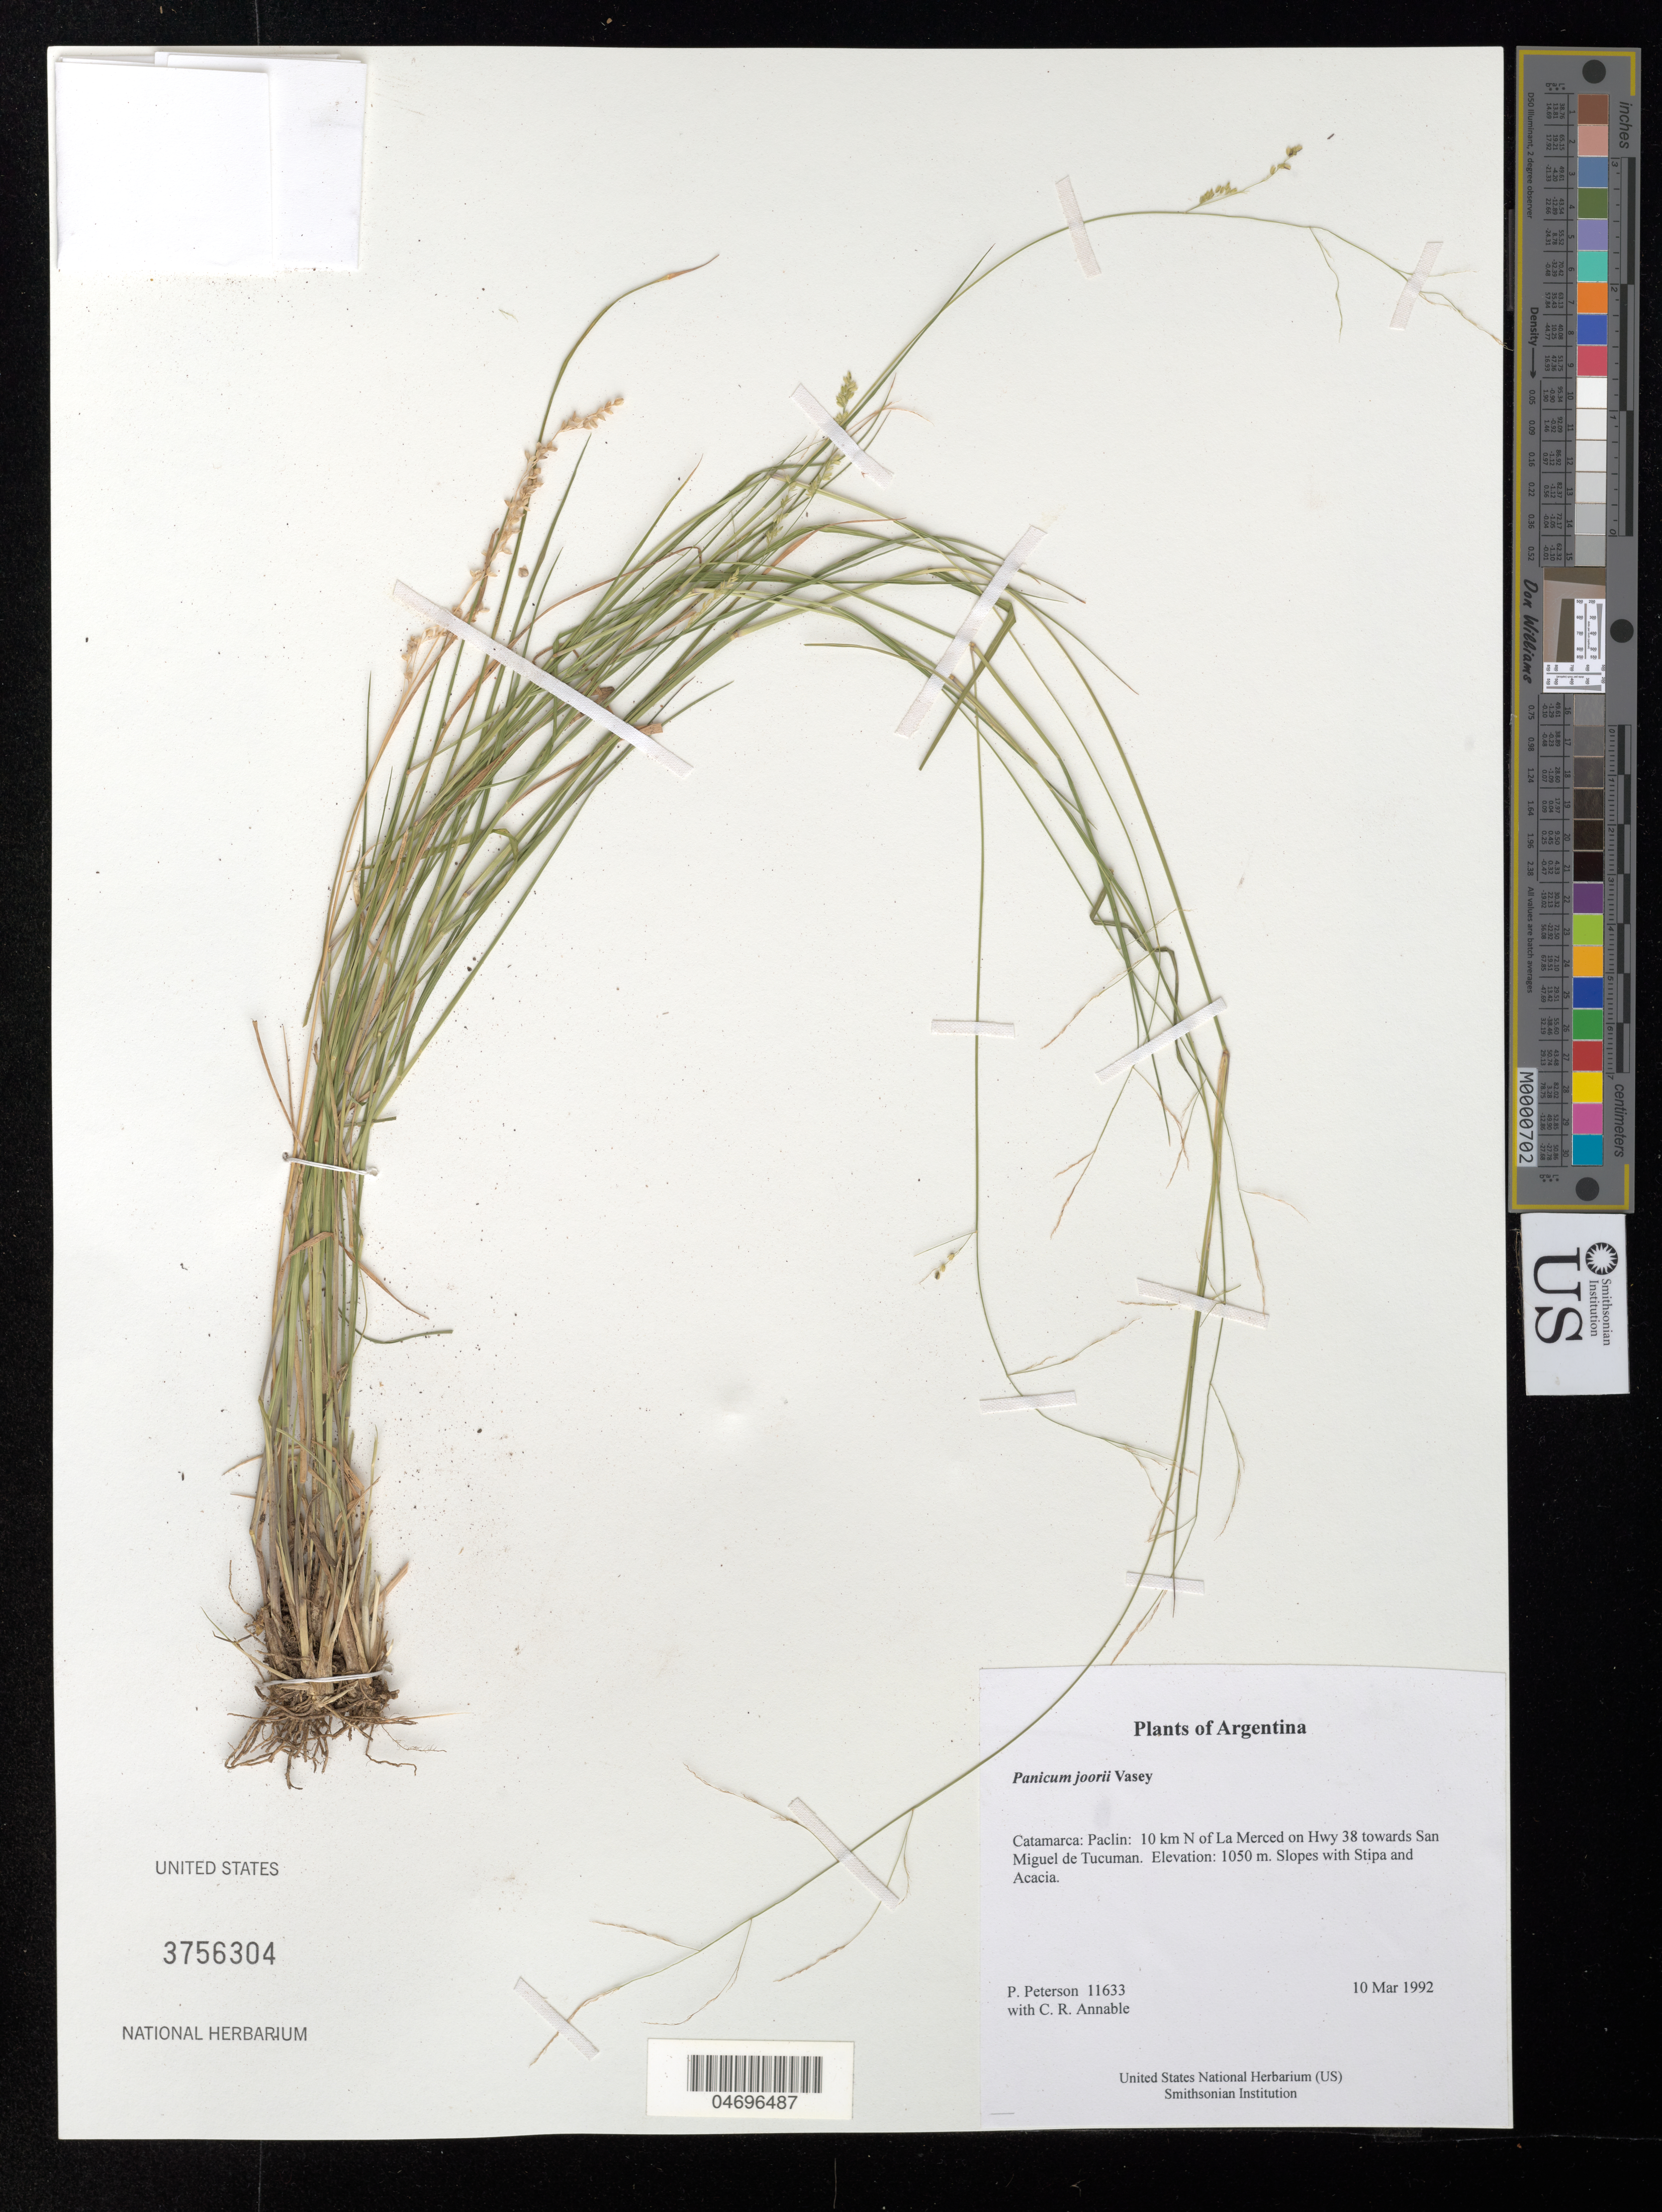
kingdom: Plantae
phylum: Tracheophyta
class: Liliopsida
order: Poales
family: Poaceae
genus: Panicum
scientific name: Panicum sp.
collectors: P. M. Peterson & C. R. Annable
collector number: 11633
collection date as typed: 10 Mar 1992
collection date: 1992-03-10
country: Argentina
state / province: Catamarca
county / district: Paclin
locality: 10 km N of La Merced on Hwy 38 towards San Miguel de Tucuman.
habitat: Slopes with Stipa and Acacia.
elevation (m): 1050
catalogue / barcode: US 3756304